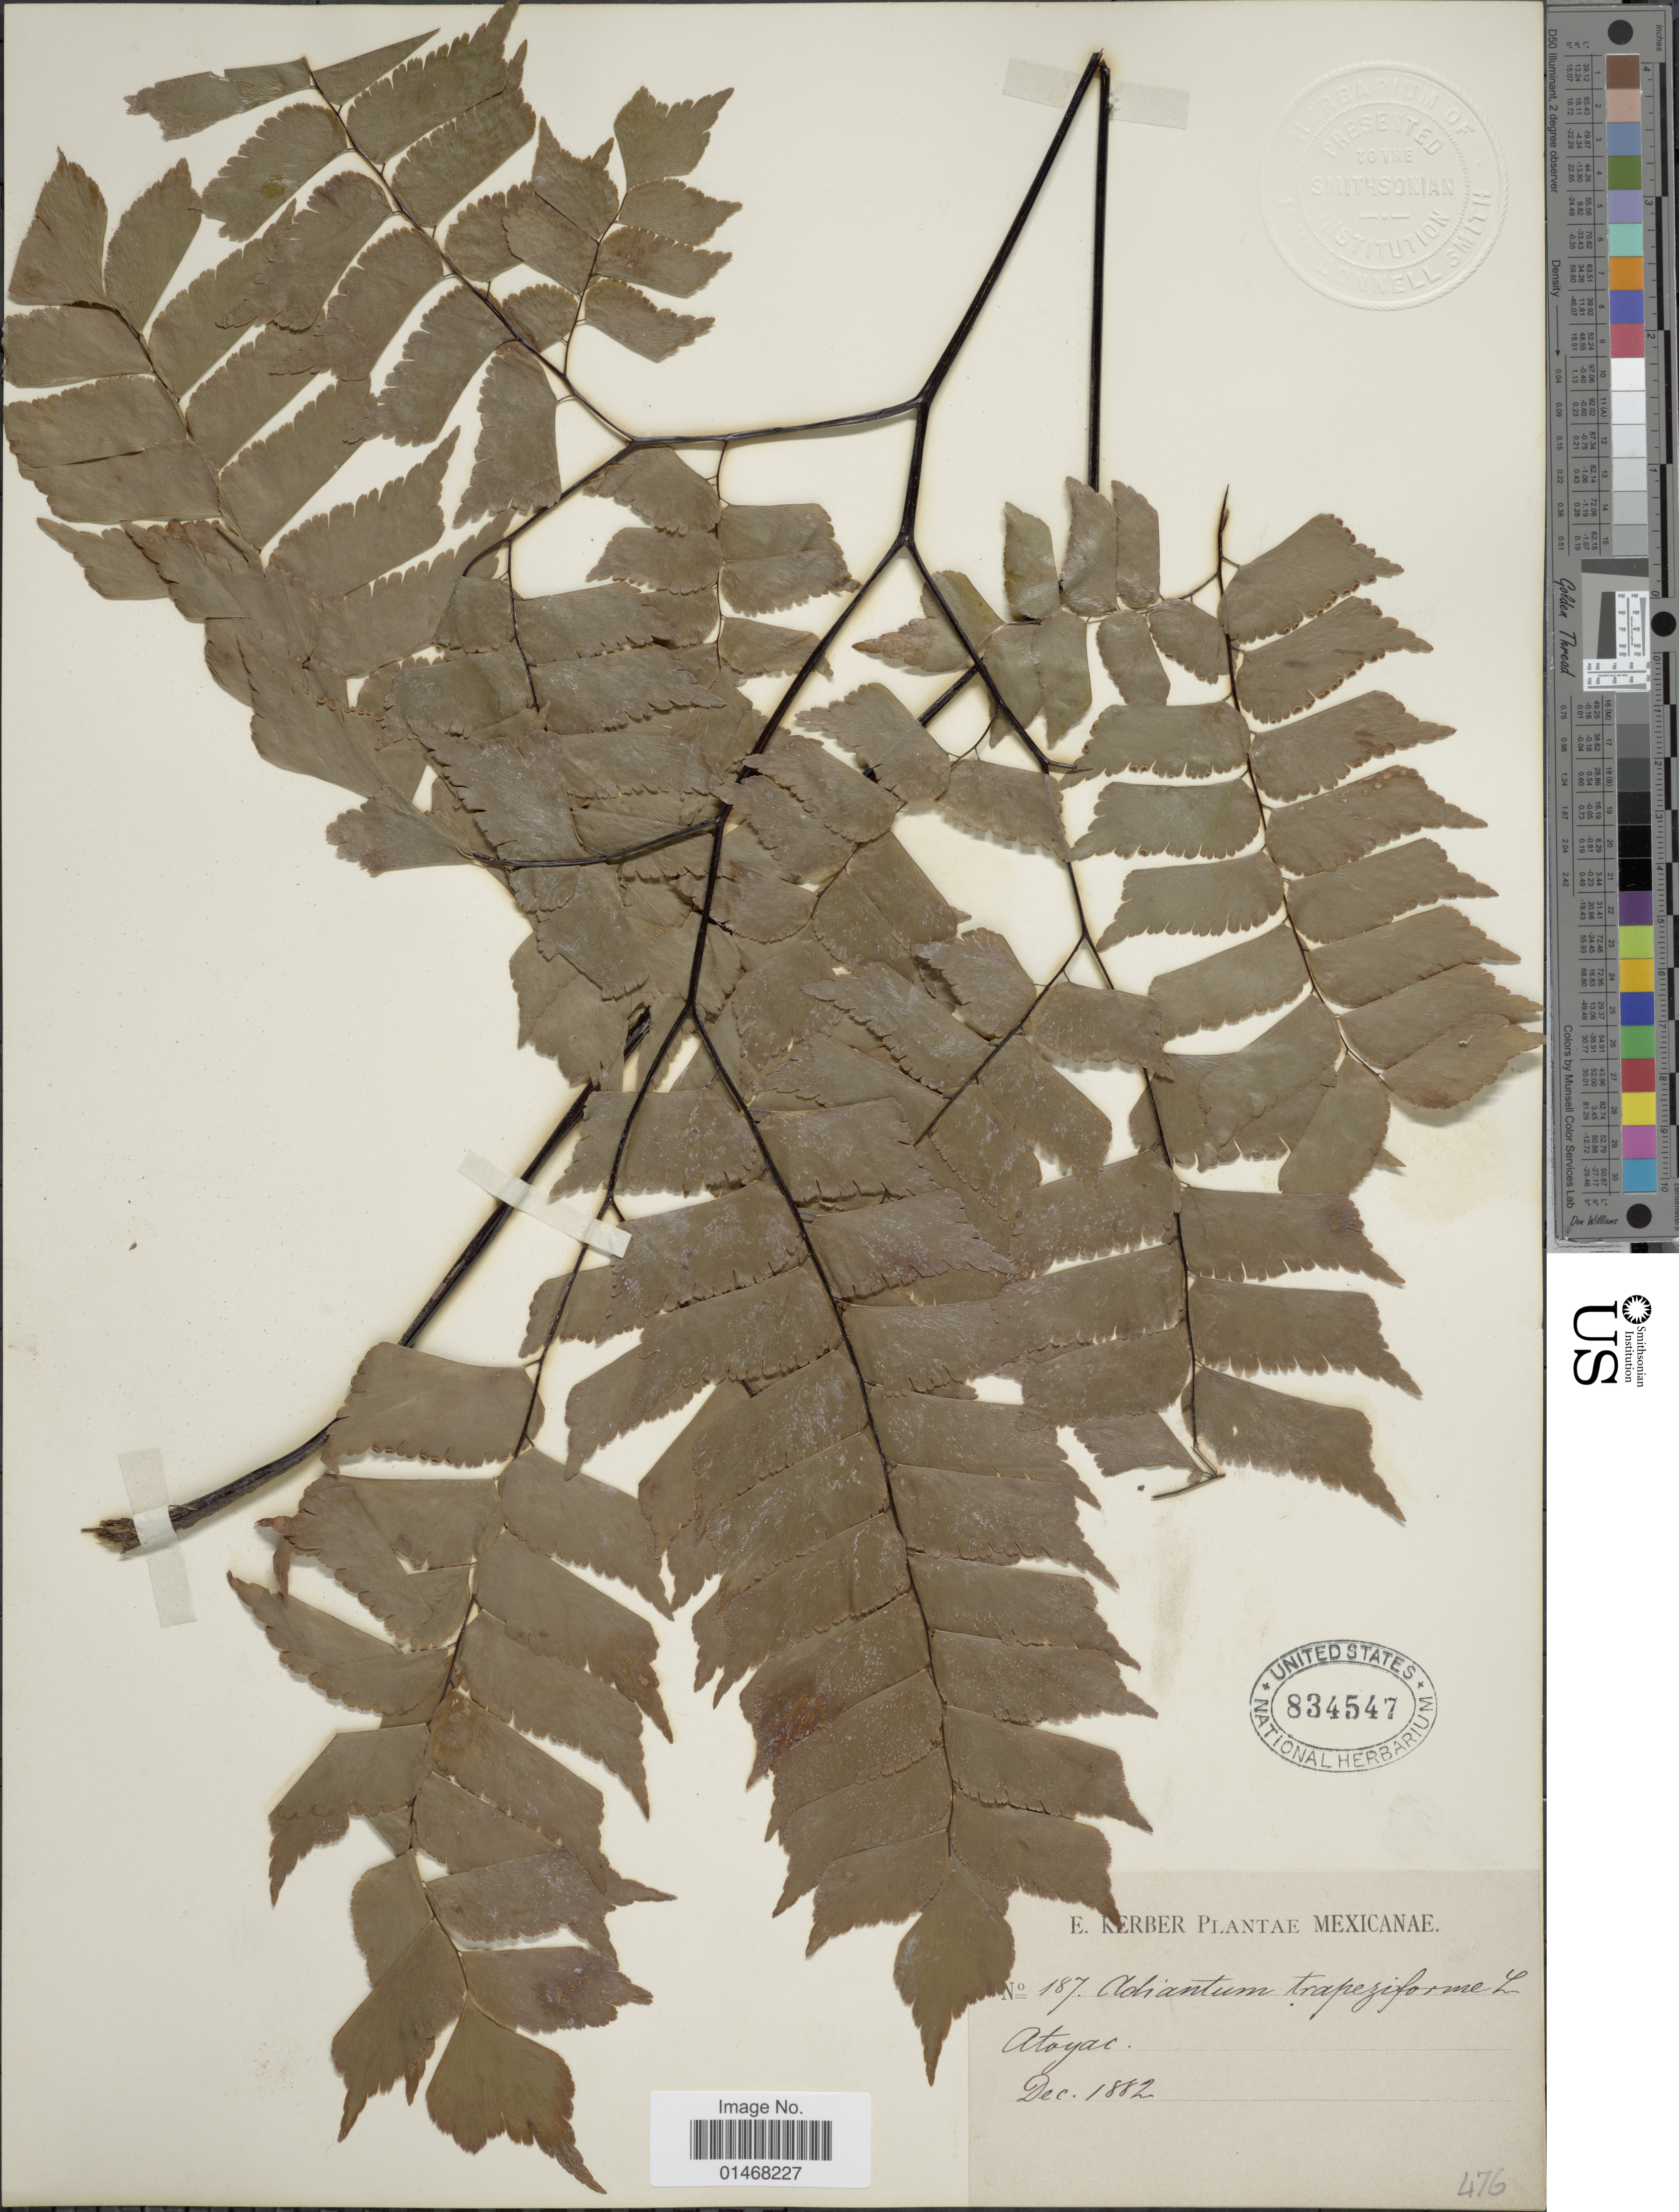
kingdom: Plantae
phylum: Tracheophyta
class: Polypodiopsida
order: Polypodiales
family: Pteridaceae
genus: Adiantum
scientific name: Adiantum trapeziforme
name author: L.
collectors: E. Kerber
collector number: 187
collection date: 1882-12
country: Mexico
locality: Atoyac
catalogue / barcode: US 834547